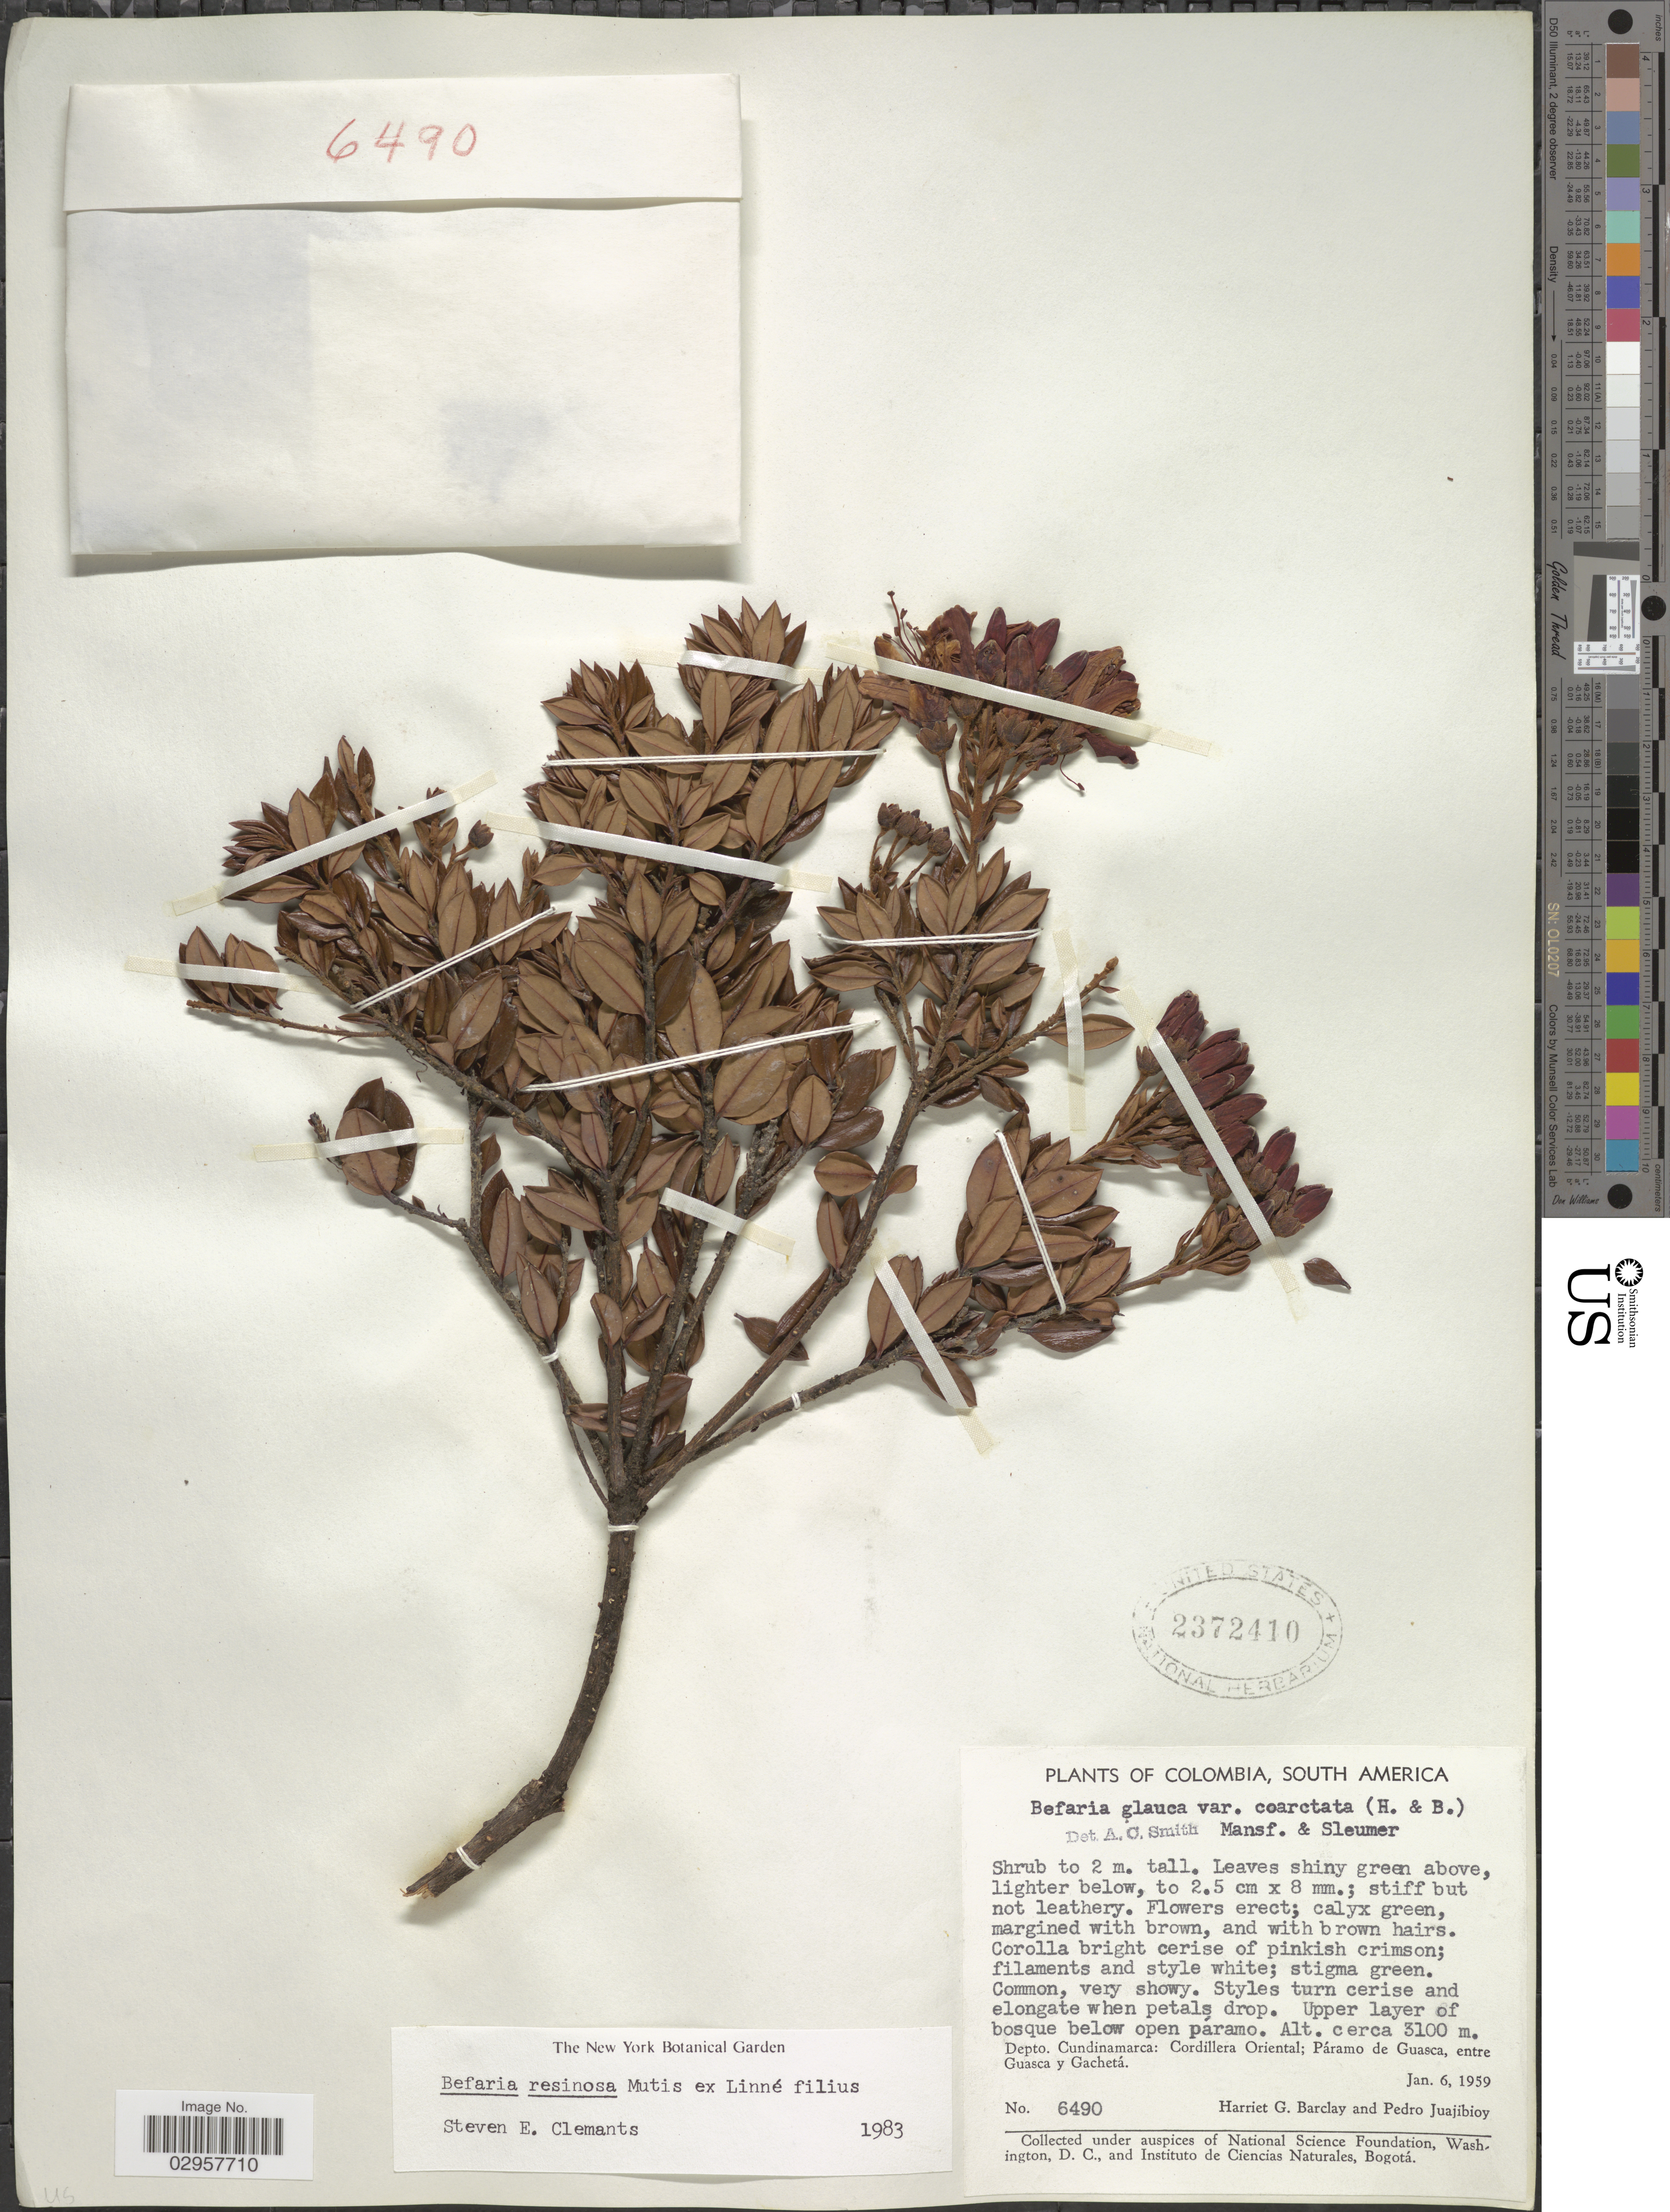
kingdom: Plantae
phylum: Tracheophyta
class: Magnoliopsida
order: Ericales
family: Ericaceae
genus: Befaria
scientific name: Befaria resinosa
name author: Mutis ex L. f.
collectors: H. G. Barclay & P. Juajibioy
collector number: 6490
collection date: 1959-01-06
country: Colombia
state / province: Cundinamarca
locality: Depto. Cundinamarca: Cordillera Oriental; Páramo de Guasca, entre Guasca y Gachetá.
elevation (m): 3100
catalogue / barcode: US 2372410